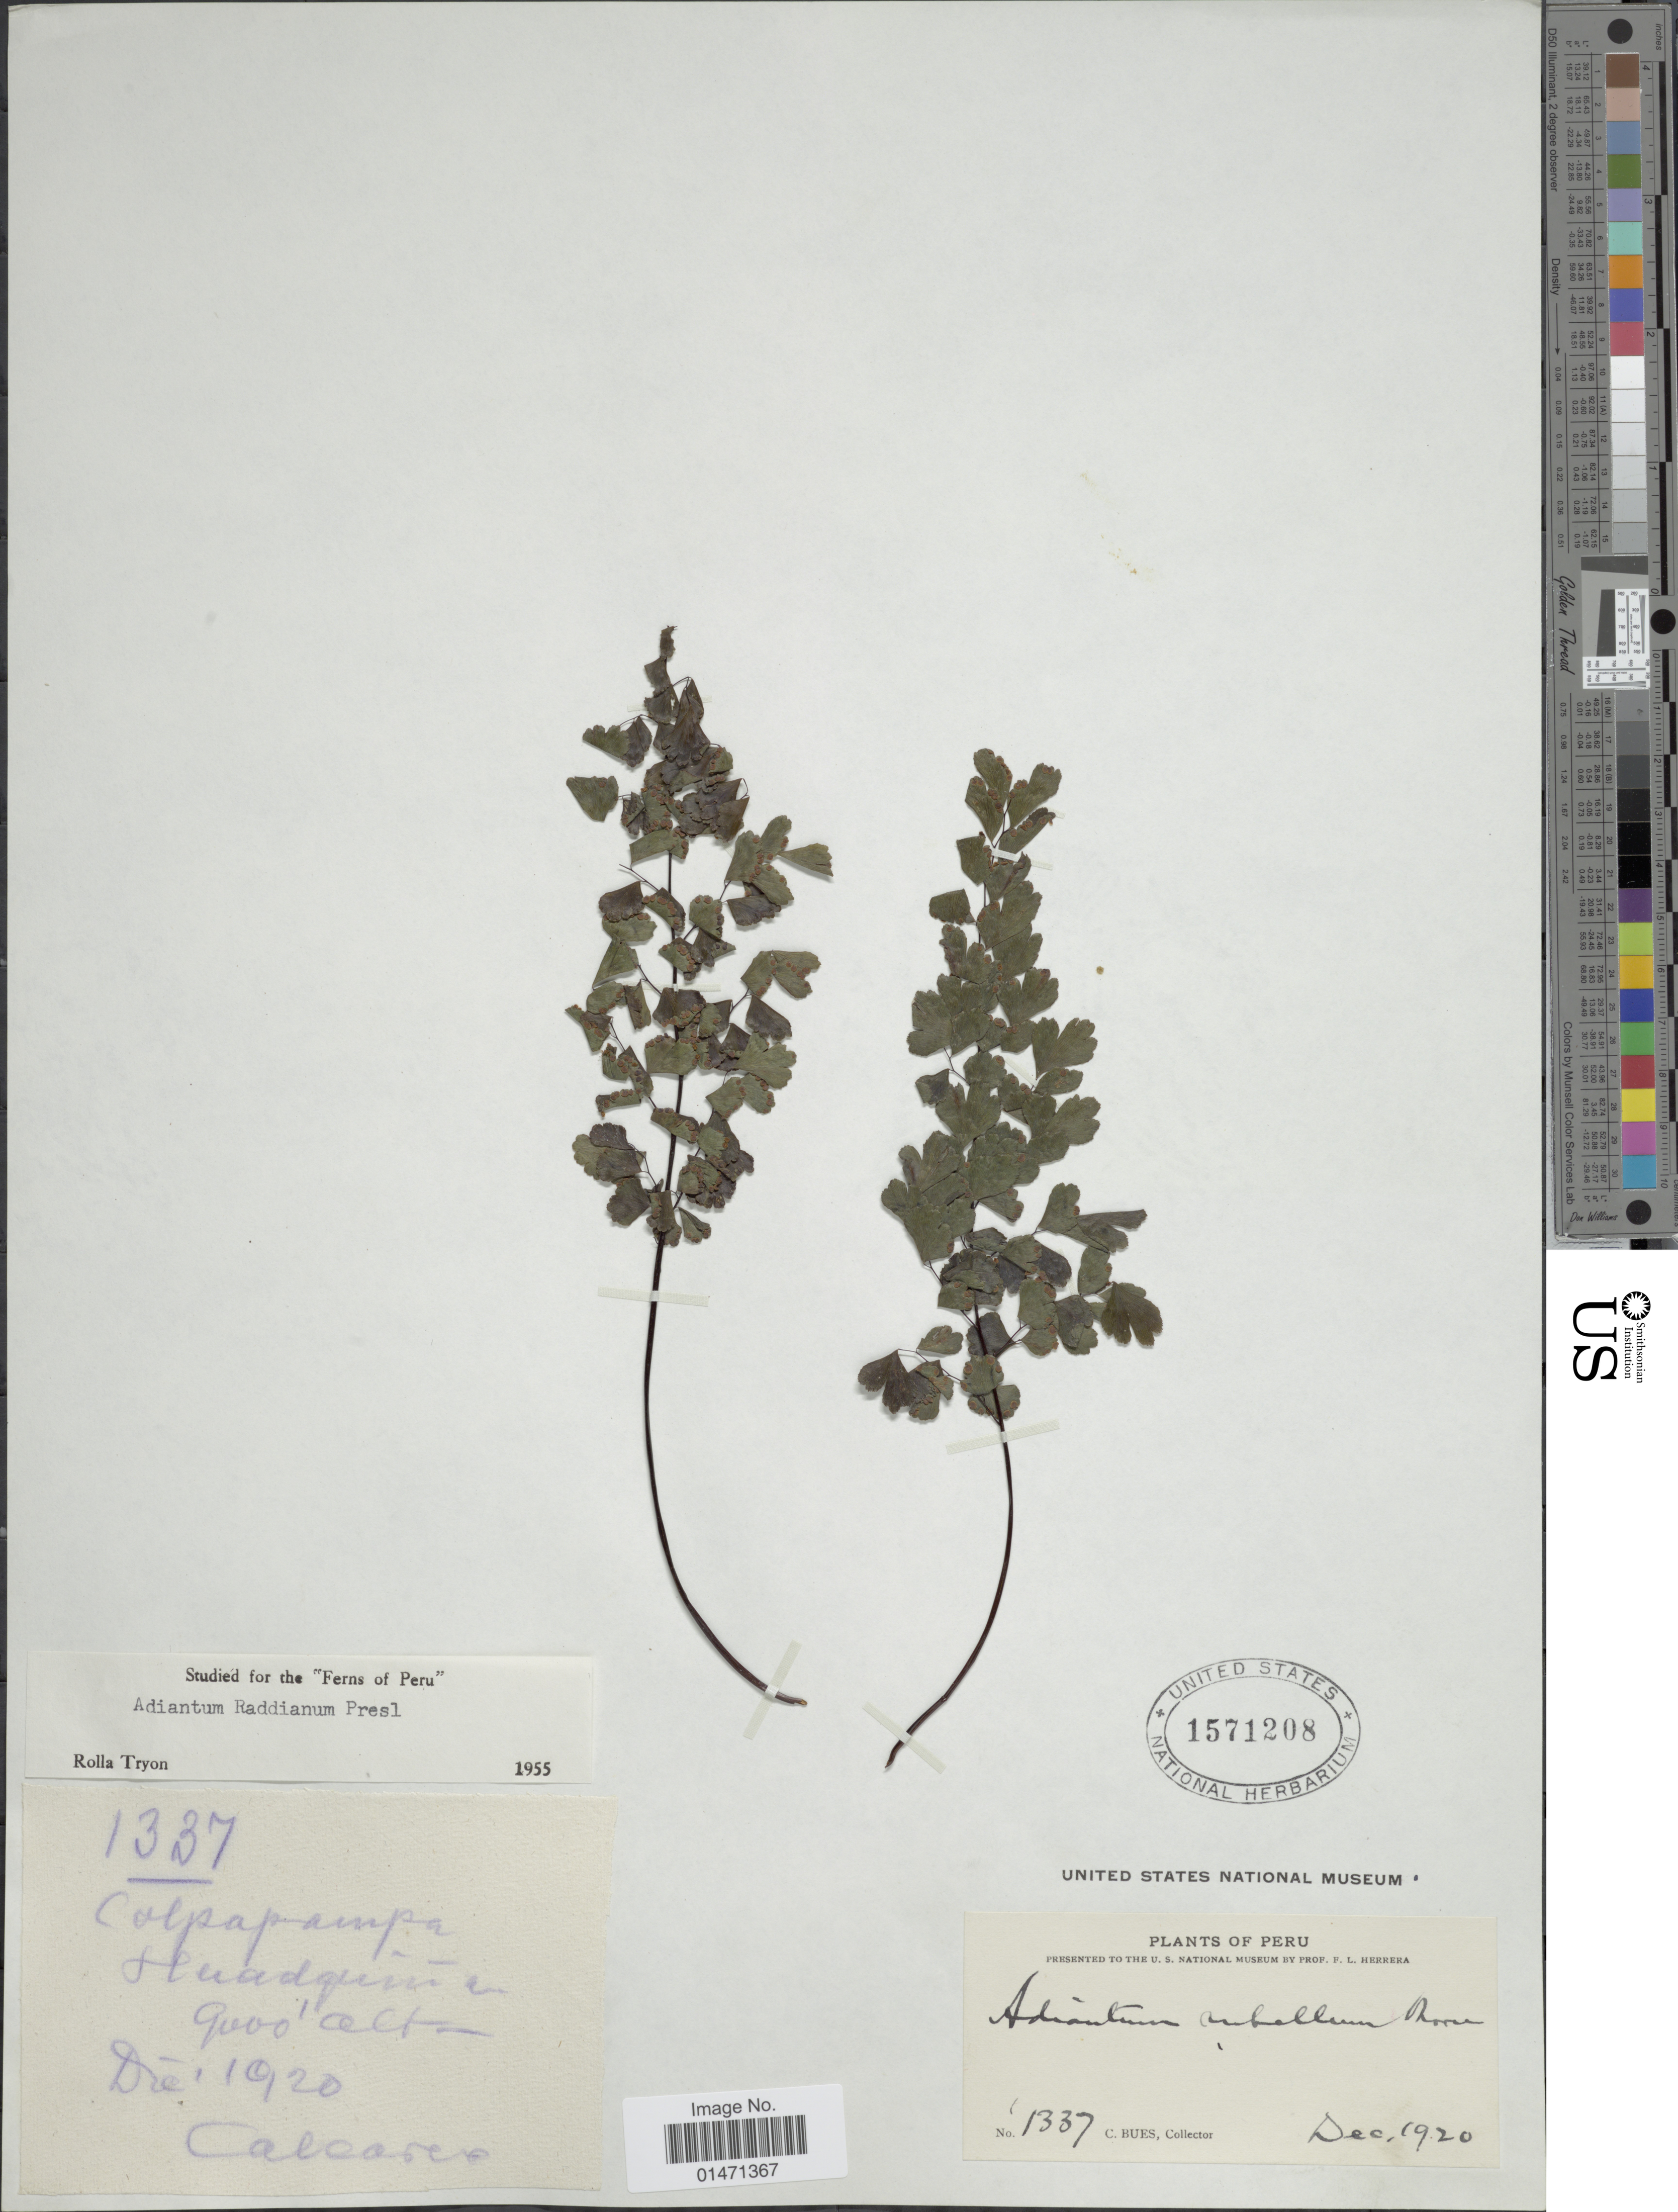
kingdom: Plantae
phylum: Tracheophyta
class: Polypodiopsida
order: Polypodiales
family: Pteridaceae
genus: Adiantum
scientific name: Adiantum raddianum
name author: C. Presl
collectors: C. Bues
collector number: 1337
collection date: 1920-12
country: Peru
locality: Colpapampa, Huadquiña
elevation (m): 2743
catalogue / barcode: US 1571208